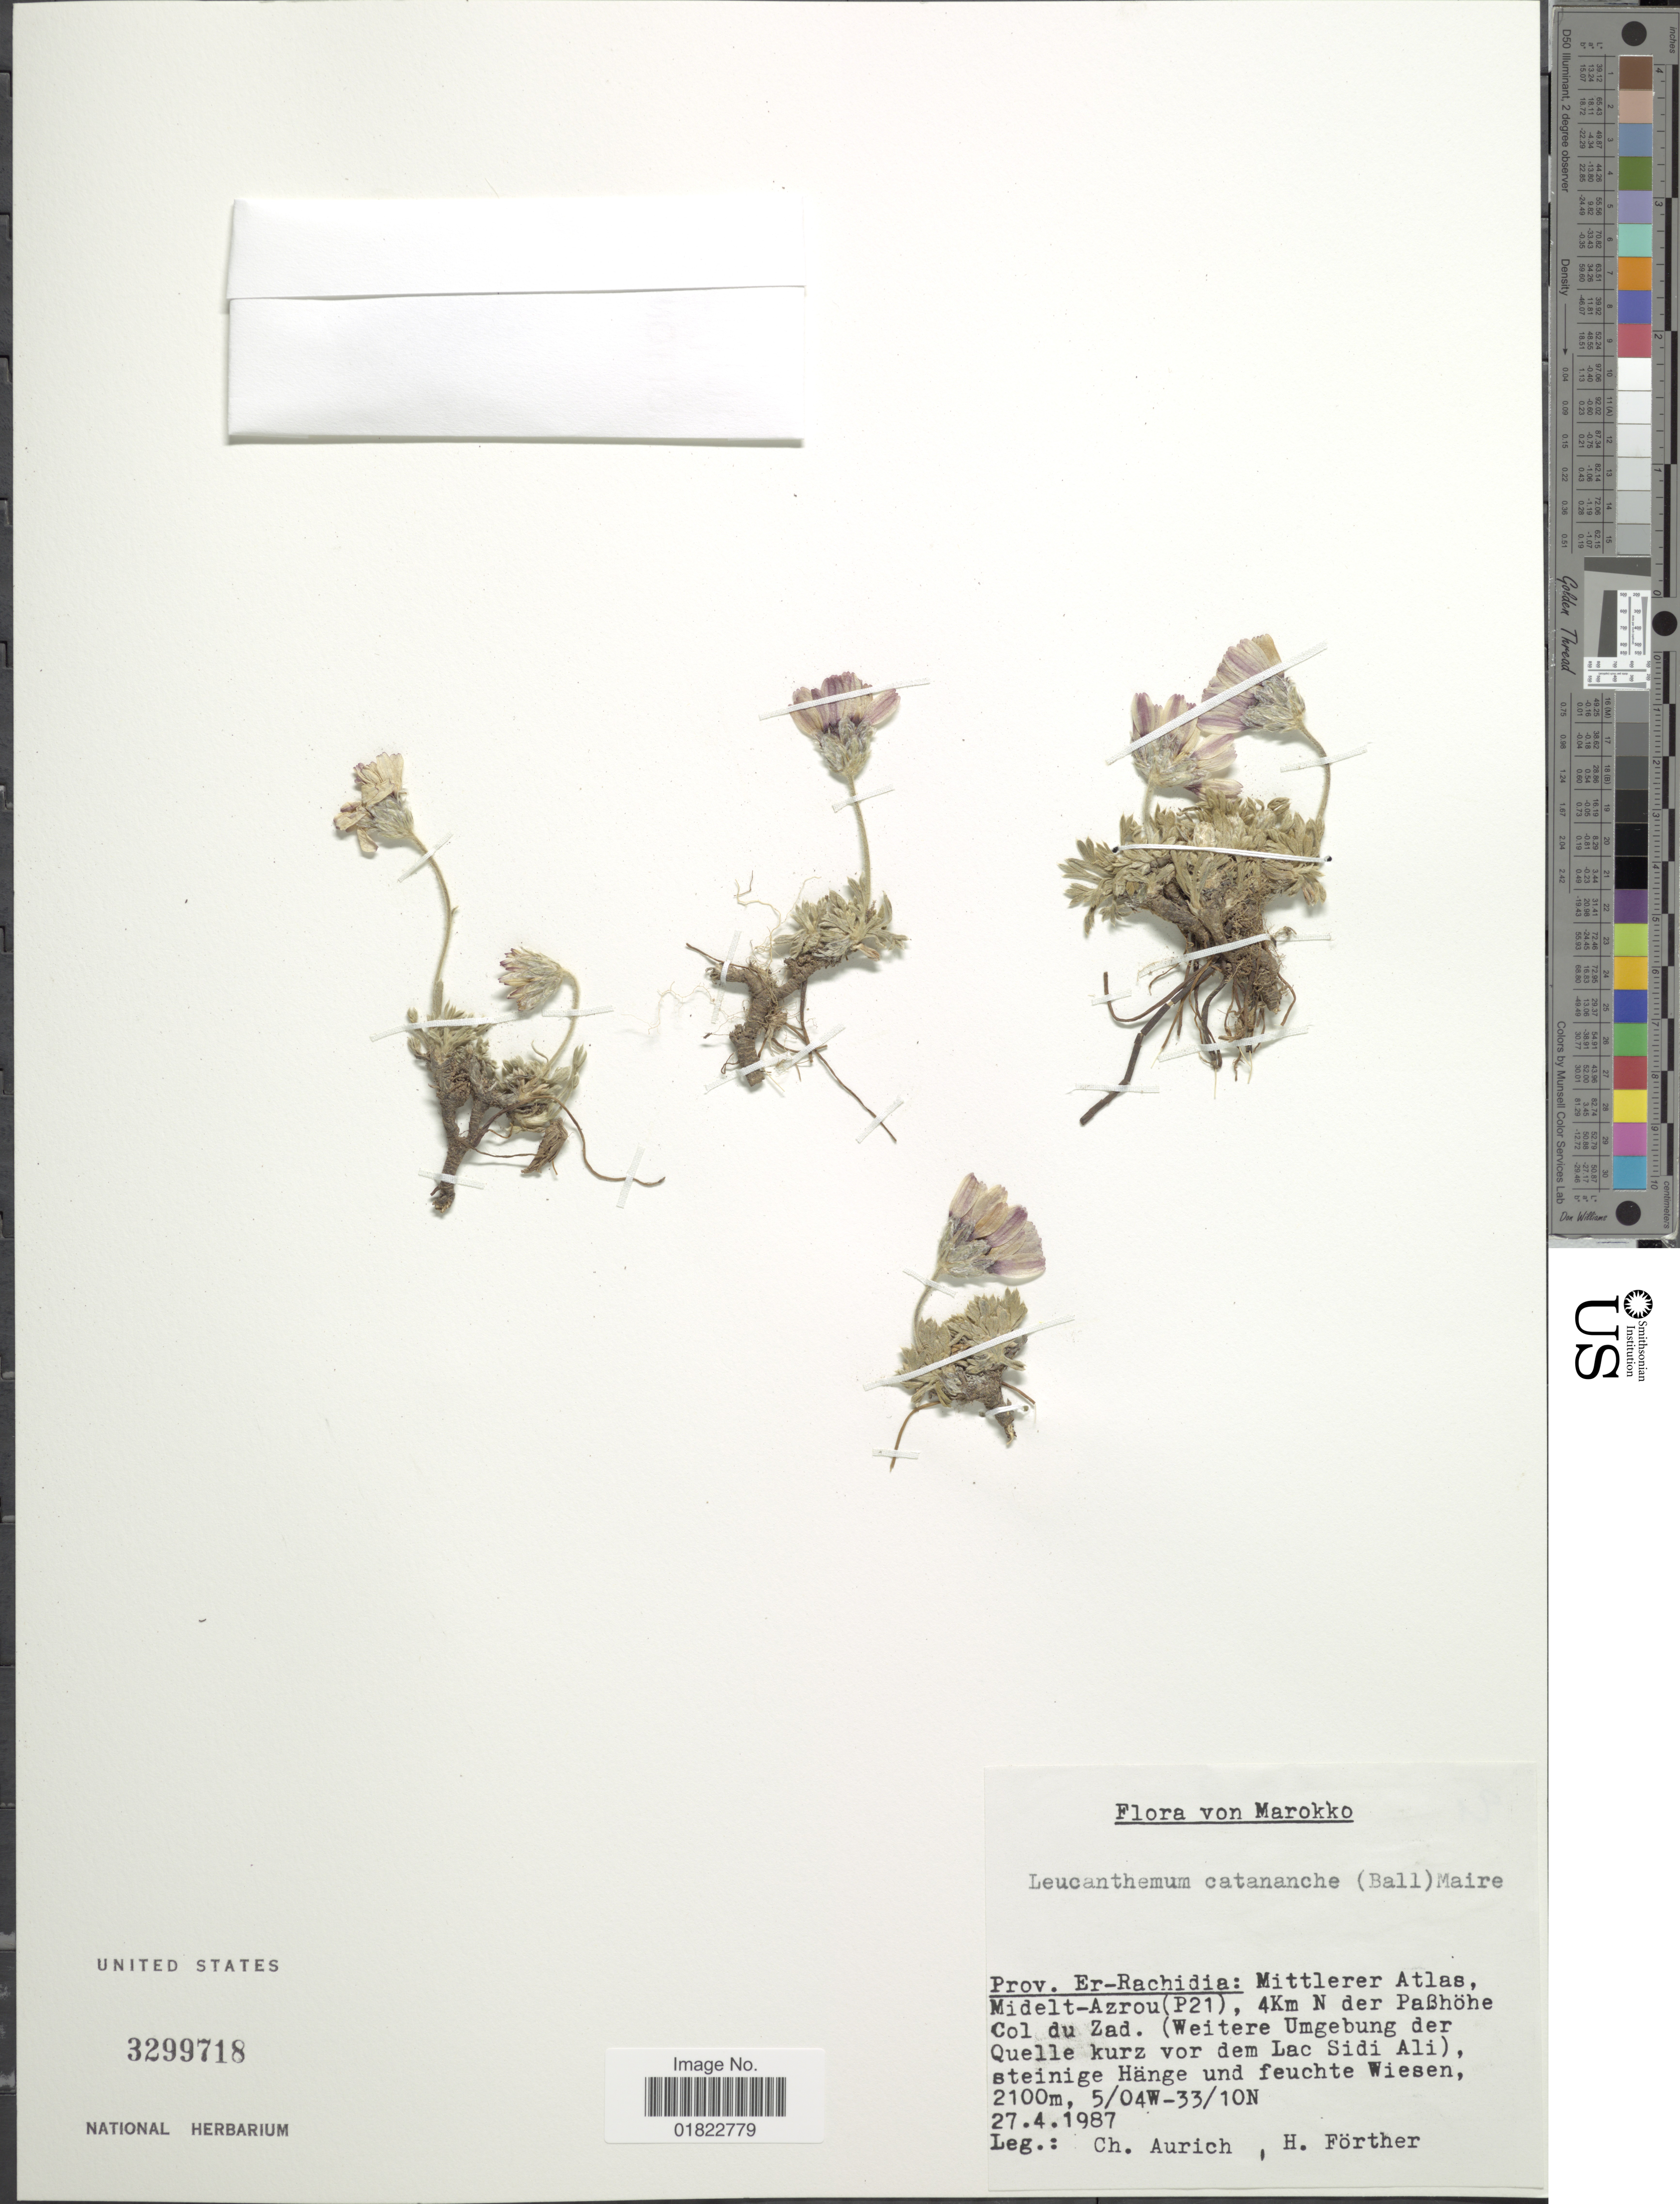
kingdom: Plantae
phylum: Tracheophyta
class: Magnoliopsida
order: Asterales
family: Asteraceae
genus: Leucanthemum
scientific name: Leucanthemum catananche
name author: (Ball) Maire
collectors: C. Aurich & H. Förther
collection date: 1987-04-27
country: Morocco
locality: Prov. Er- Rachidia: Mittlerer Atlas Midelt-Azrou. (P21), 4 km N der Paphohe Col du Zad. (Weitere Umgebung der Quelle kurze von dem Lac Sidi Ali). steinig hange Und feuchte Weisen.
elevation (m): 2100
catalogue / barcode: US 3299718